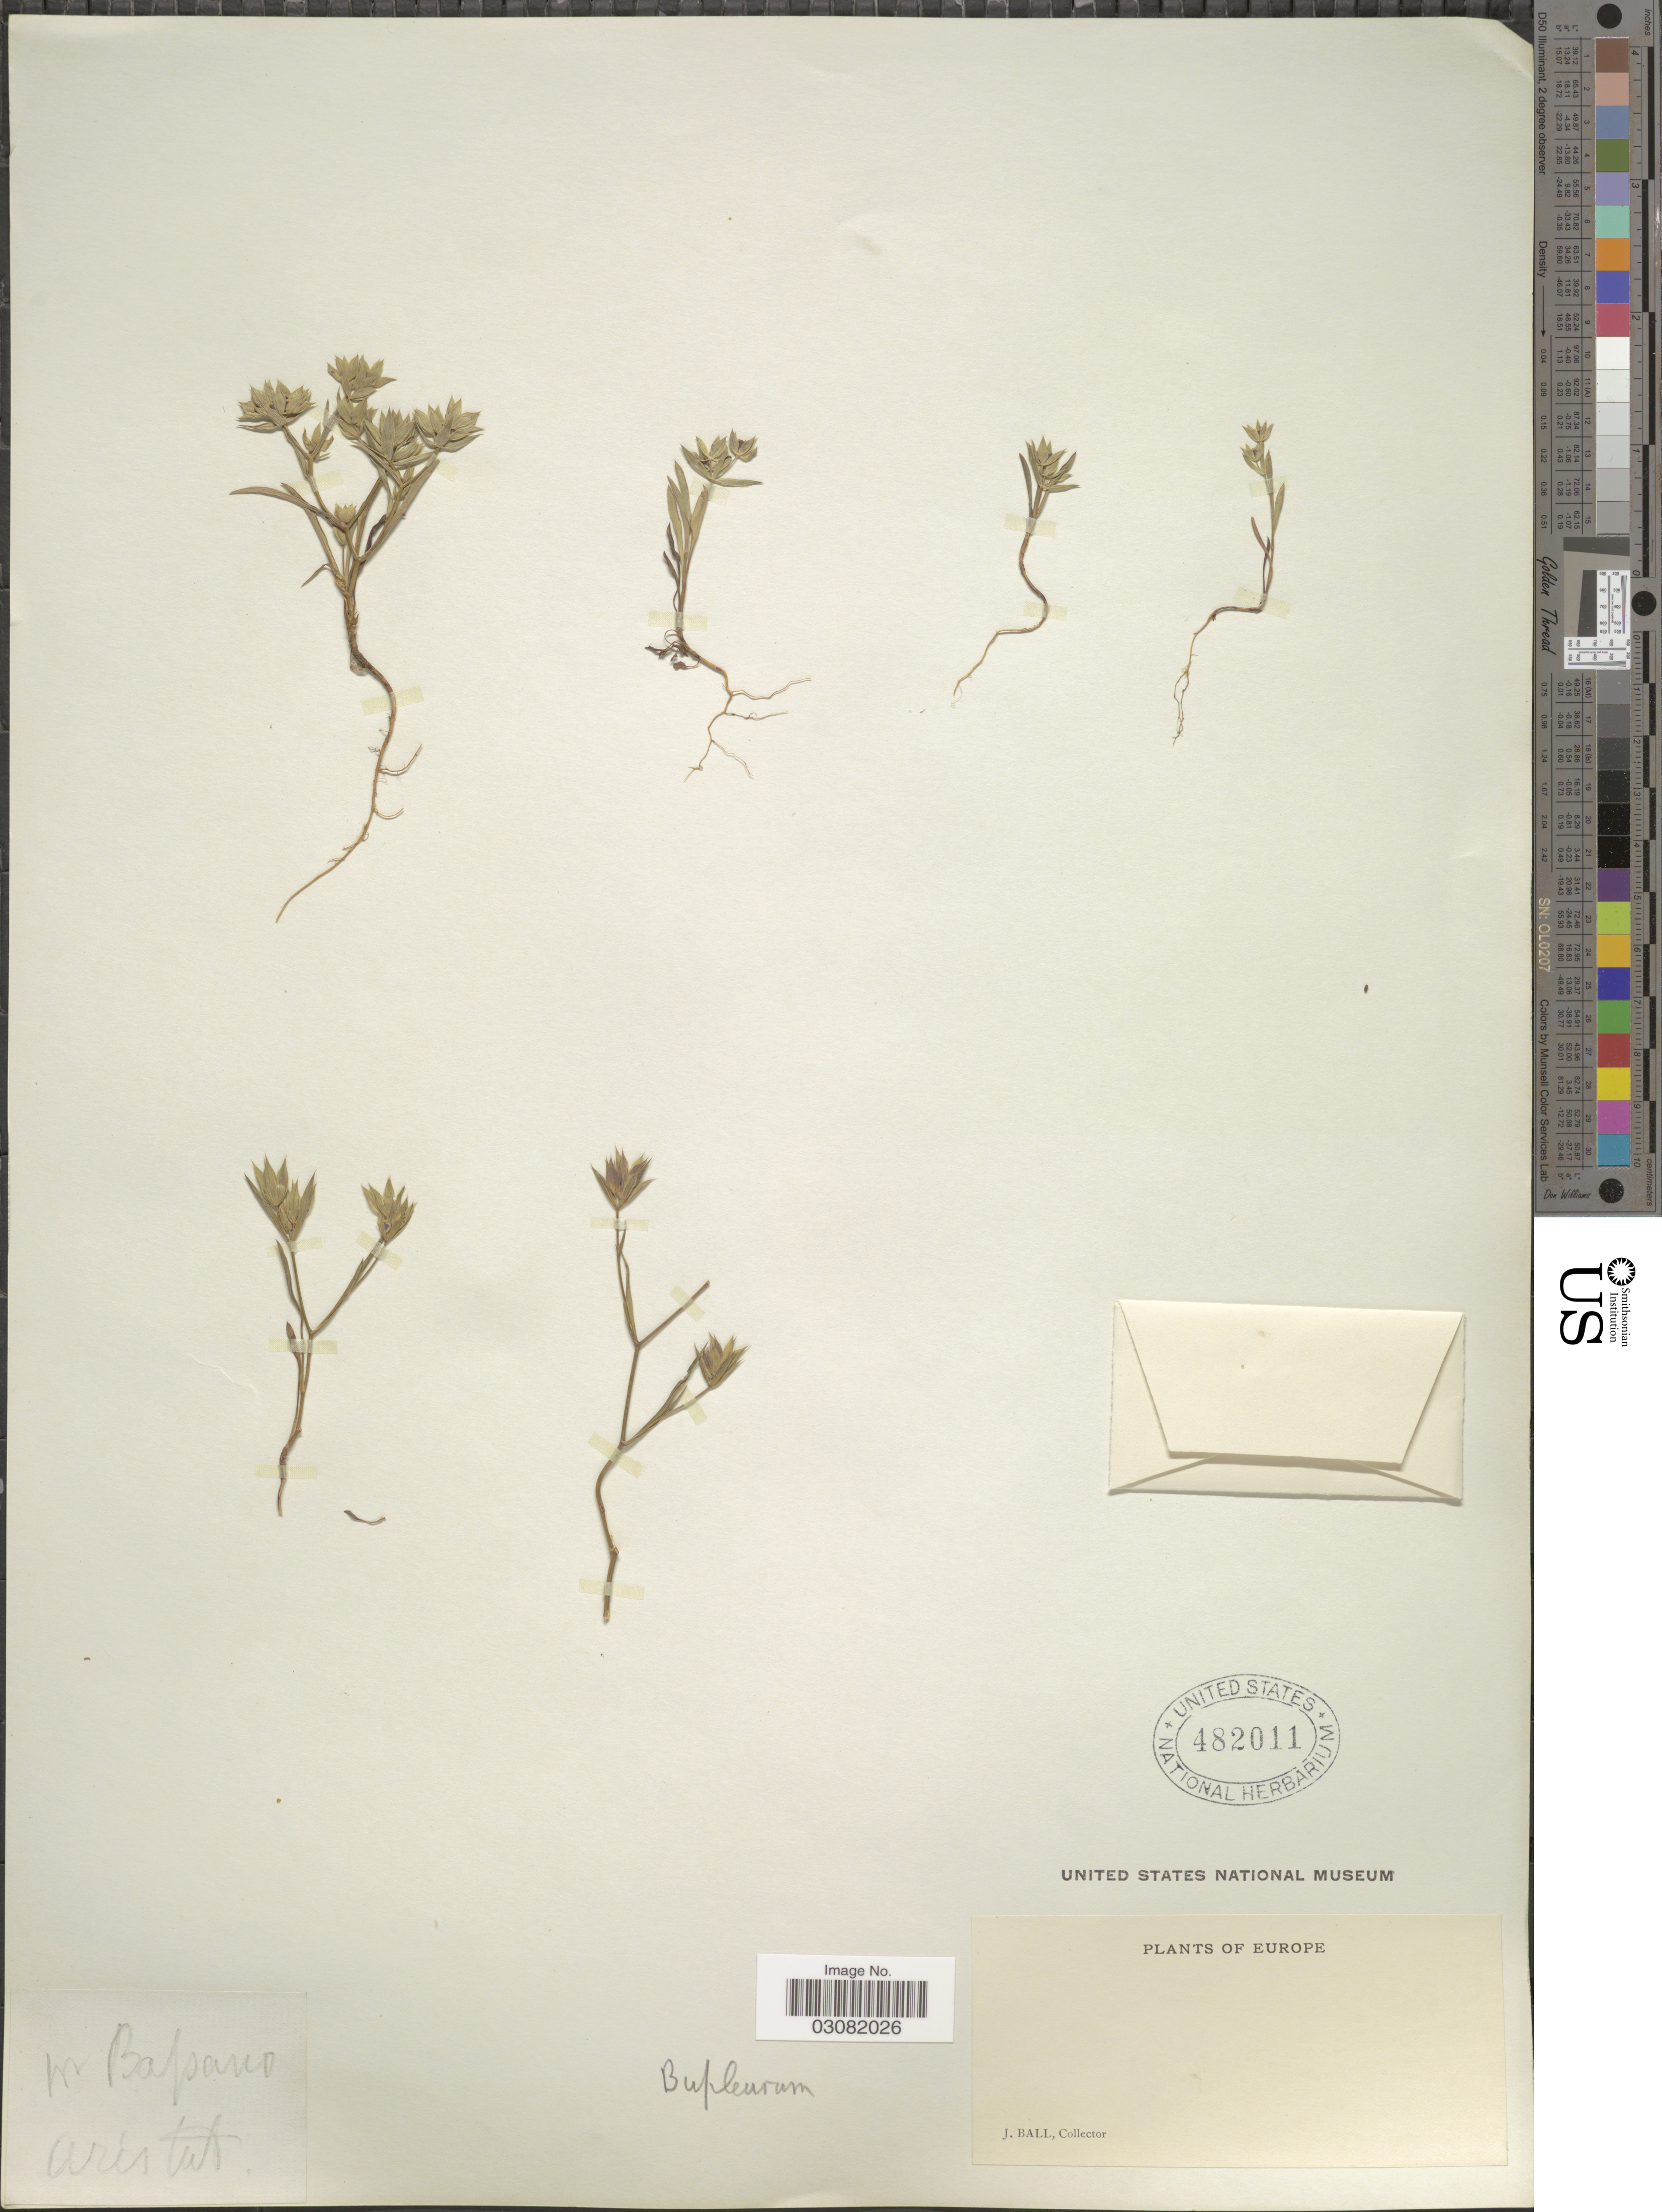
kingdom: Plantae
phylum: Tracheophyta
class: Magnoliopsida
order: Apiales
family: Apiaceae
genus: Bupleurum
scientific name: Bupleurum sp.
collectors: J. Ball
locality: Europe. [illegible text].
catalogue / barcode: US 482011